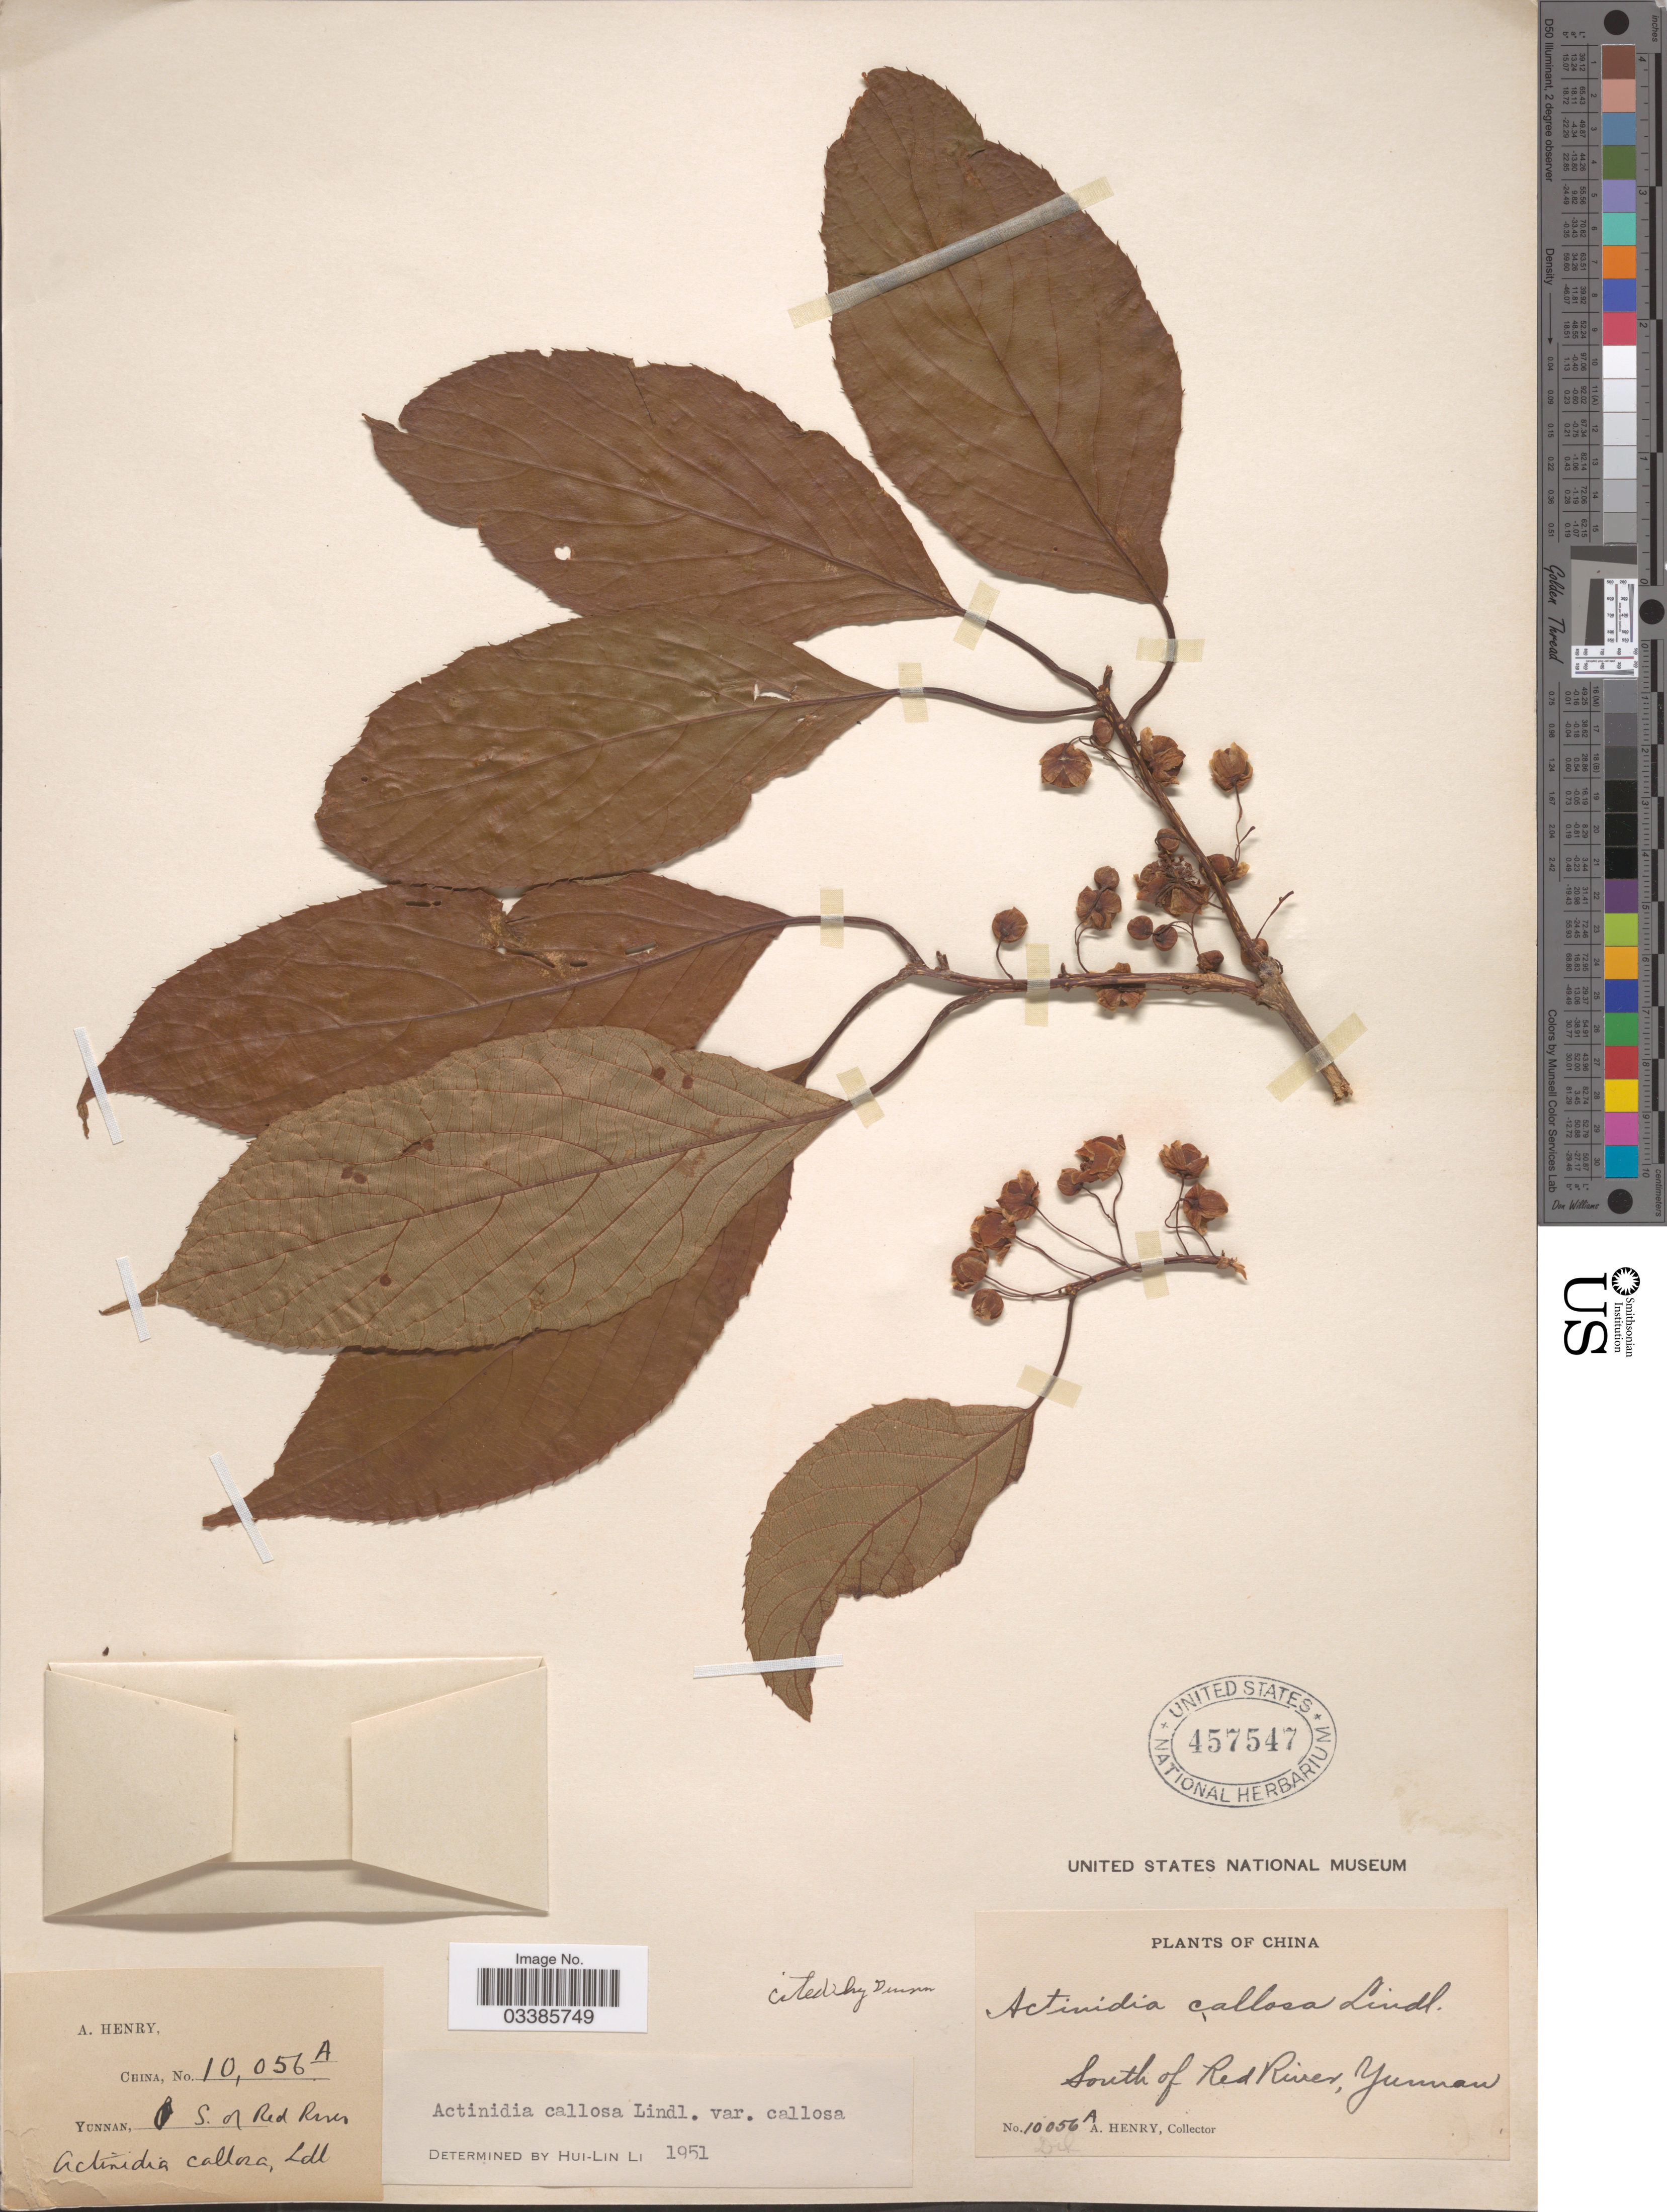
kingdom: Plantae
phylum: Tracheophyta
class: Magnoliopsida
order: Ericales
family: Actinidiaceae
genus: Actinidia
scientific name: Actinidia callosa var. callosa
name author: Lindl.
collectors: A. Henry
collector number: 10056 A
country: China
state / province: Yunnan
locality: South of Red River.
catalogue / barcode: US 457547